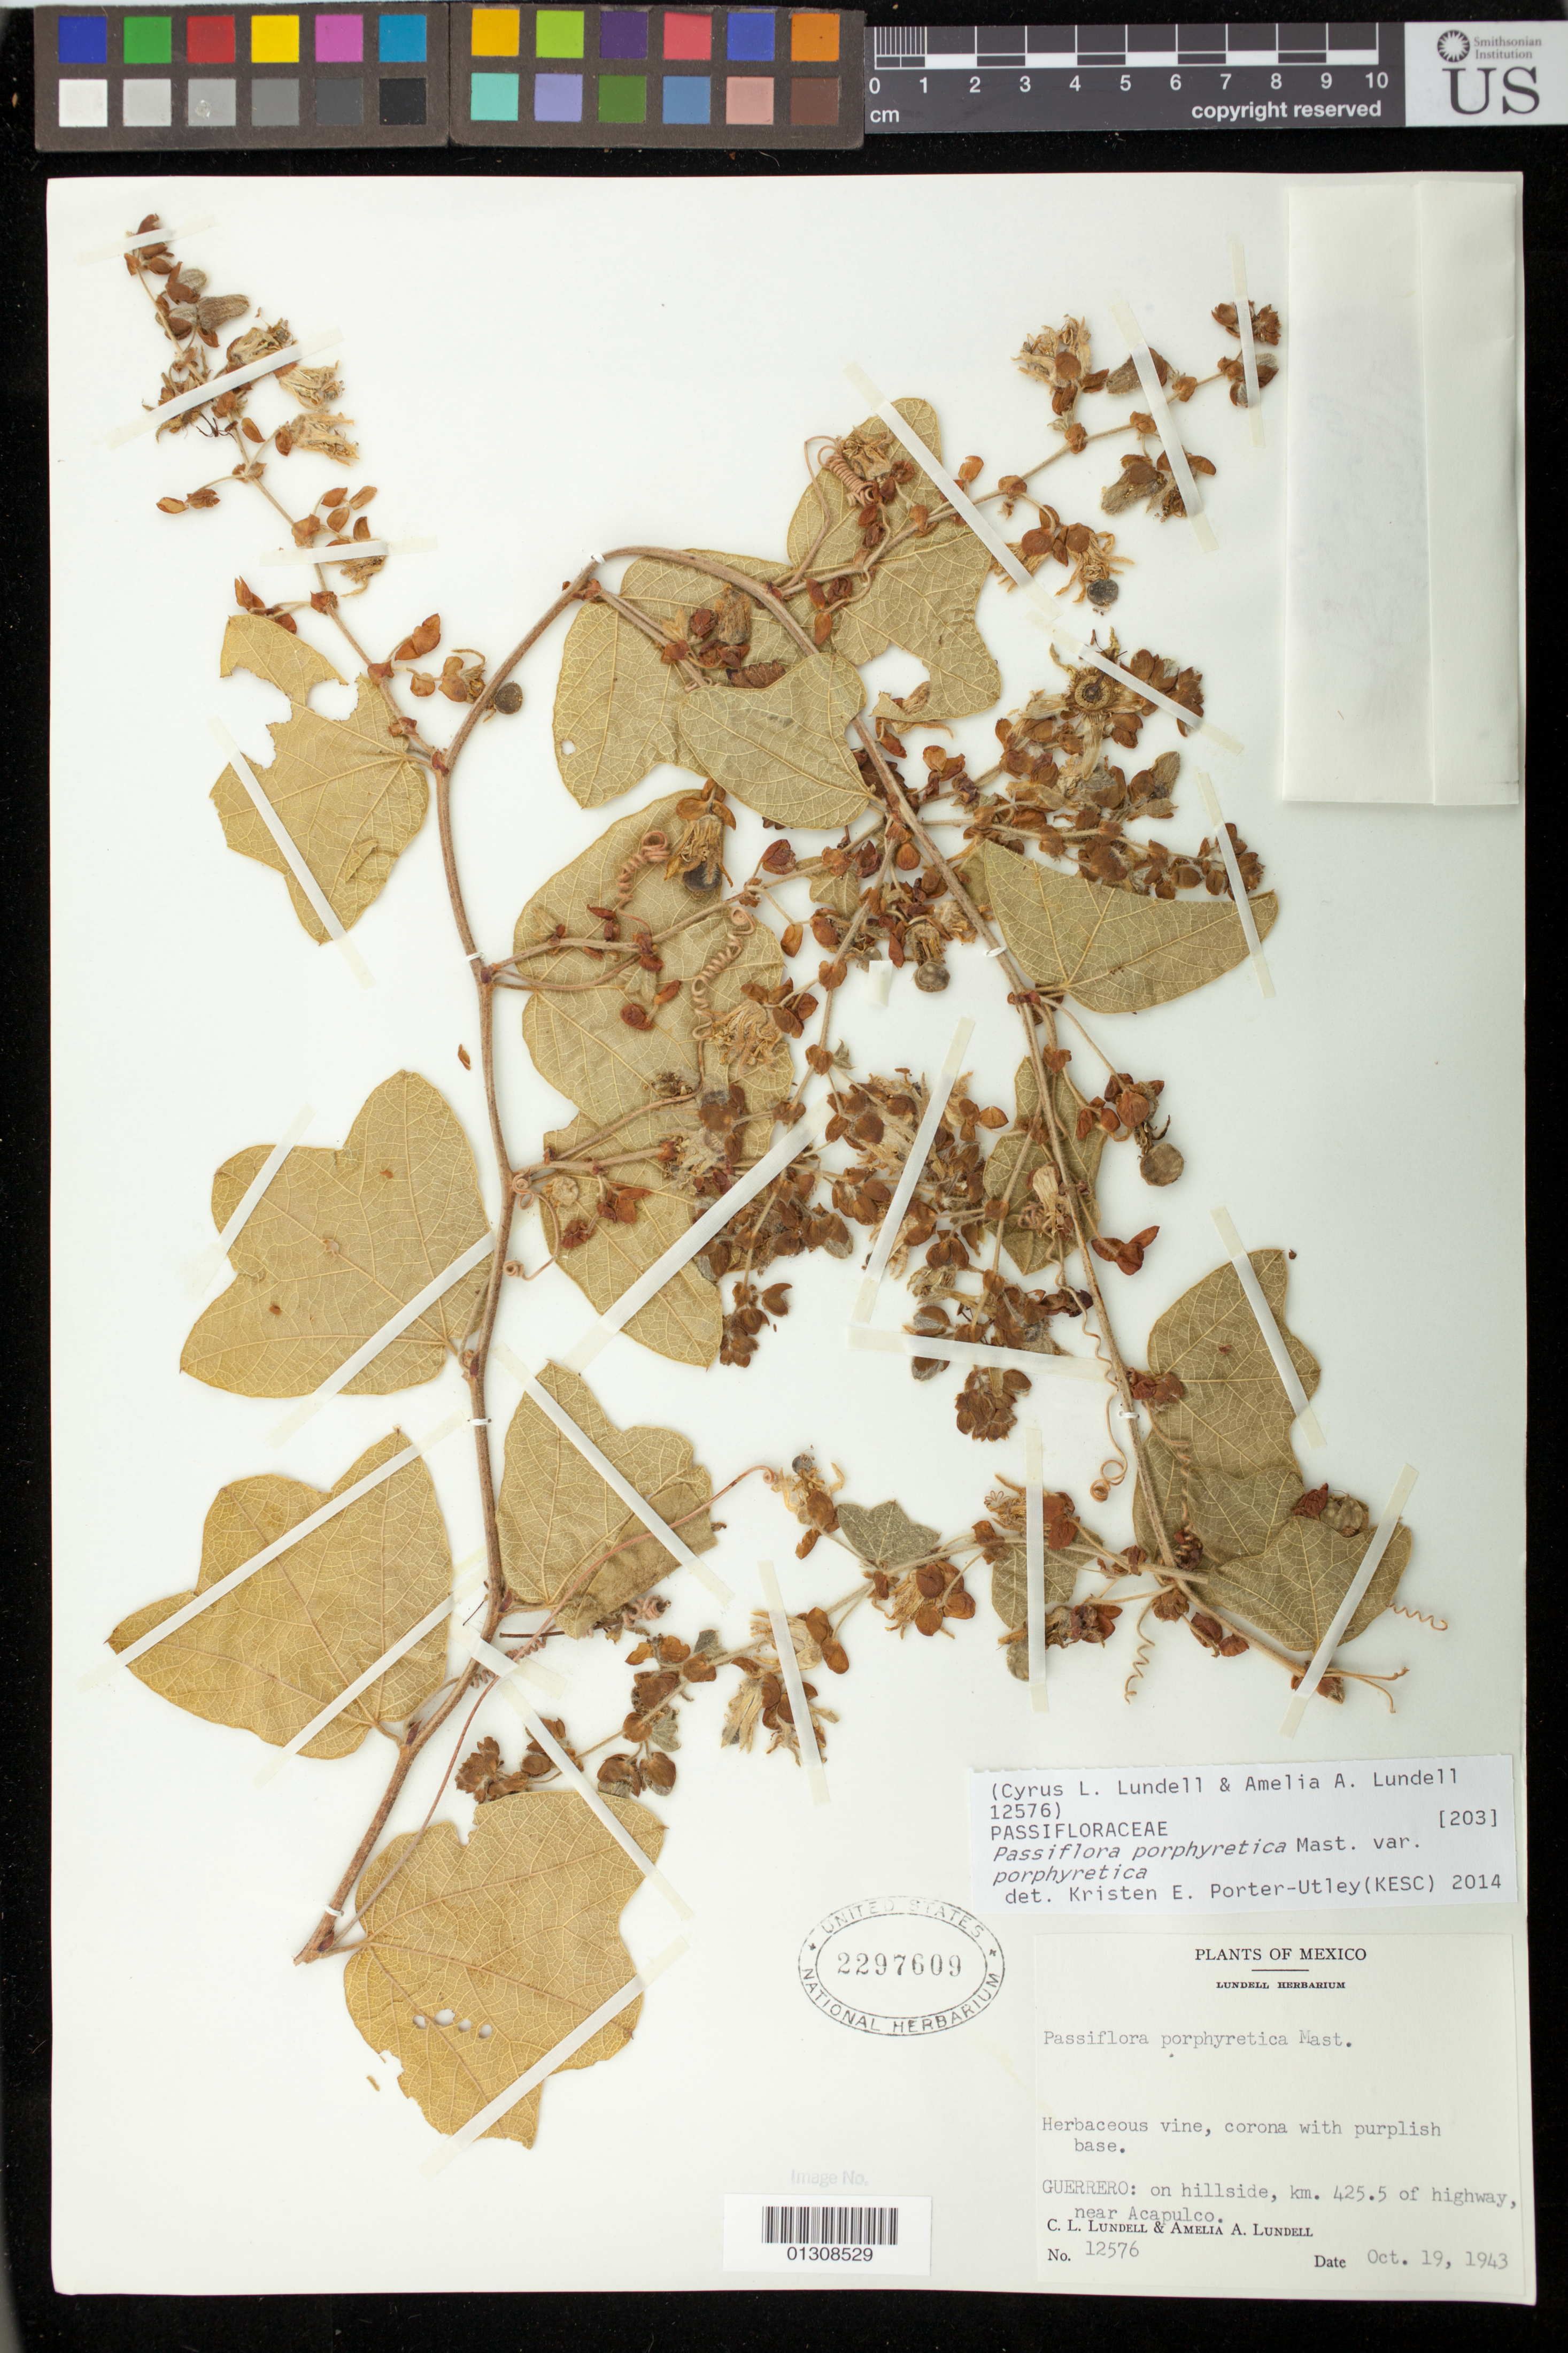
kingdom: Plantae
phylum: Tracheophyta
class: Magnoliopsida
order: Malpighiales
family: Passifloraceae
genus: Passiflora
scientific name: Passiflora porphyretica var. porphyretica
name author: Mast.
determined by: Porter-Utley, K. E.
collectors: C. L. Lundell & A. A. Lundell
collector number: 12576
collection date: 1943-10-19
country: Mexico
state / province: Guerrero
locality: on hillside, km 425.5 of highway, near Acapulco.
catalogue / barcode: US 2297609